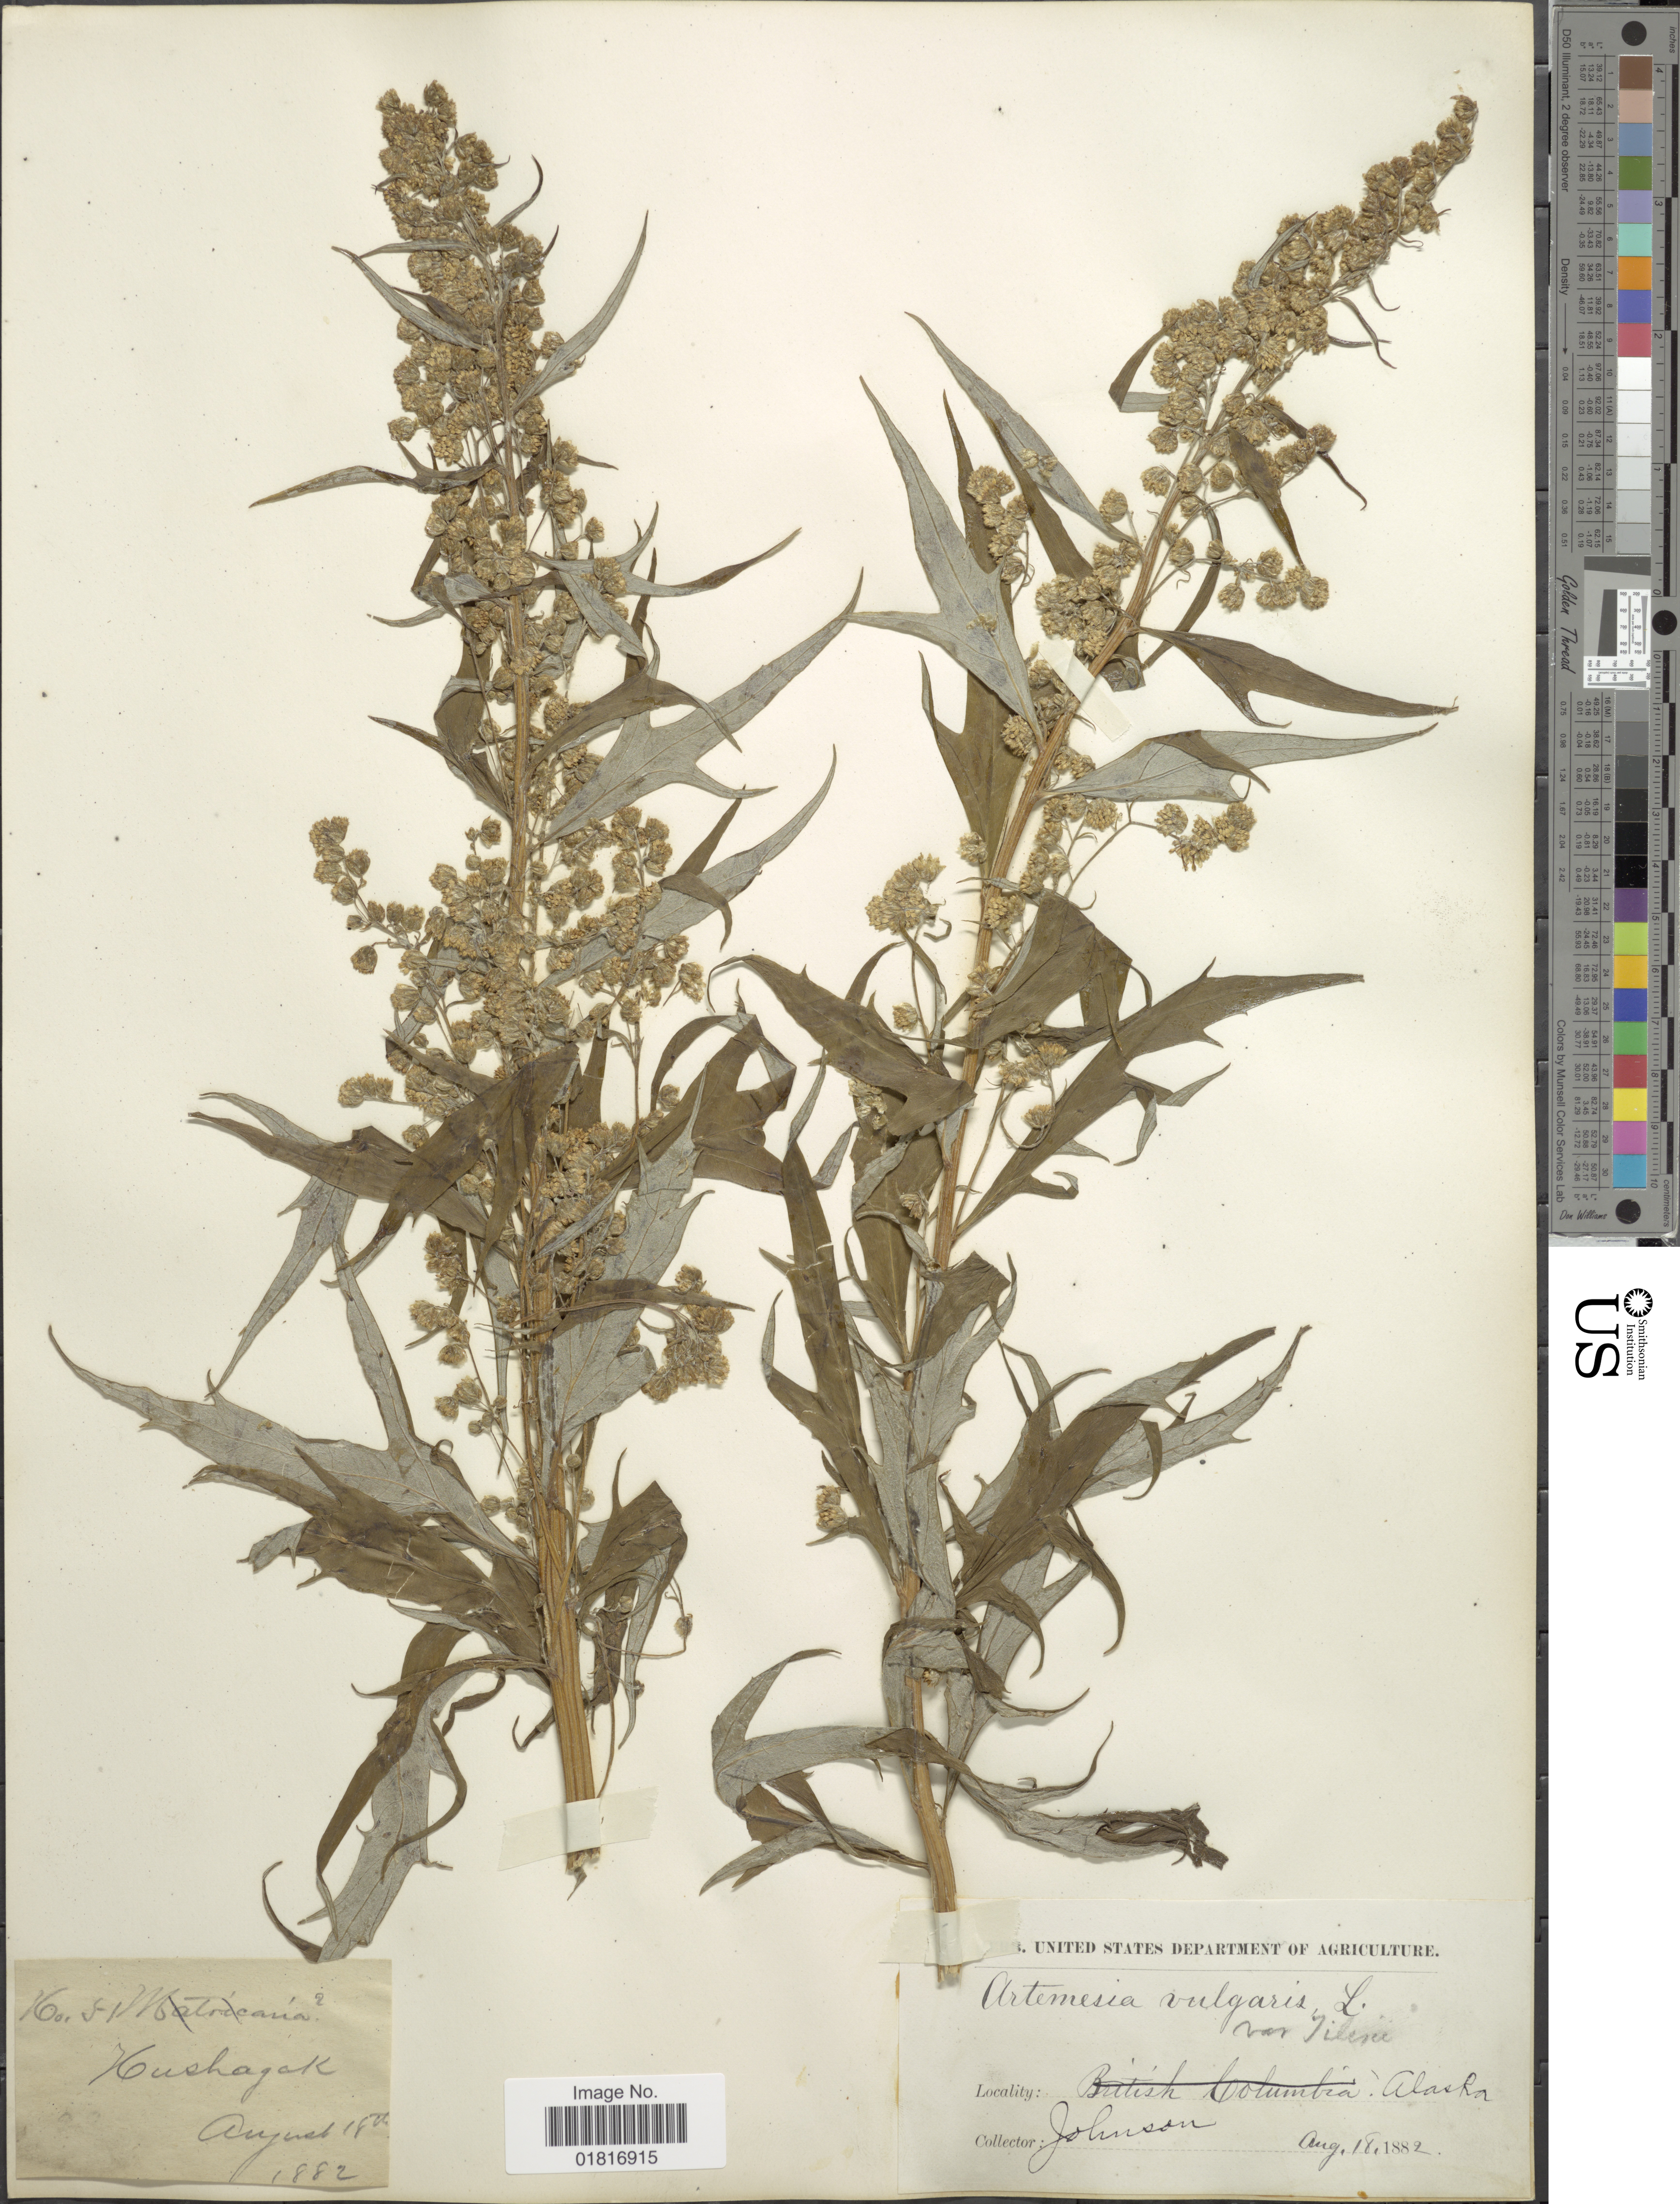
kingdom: Plantae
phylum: Tracheophyta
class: Magnoliopsida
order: Asterales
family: Asteraceae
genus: Artemisia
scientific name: Artemisia tilesii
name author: Ledeb.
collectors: -- Johnson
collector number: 5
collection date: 1882-08-18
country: United States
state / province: Alaska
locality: Nushagak